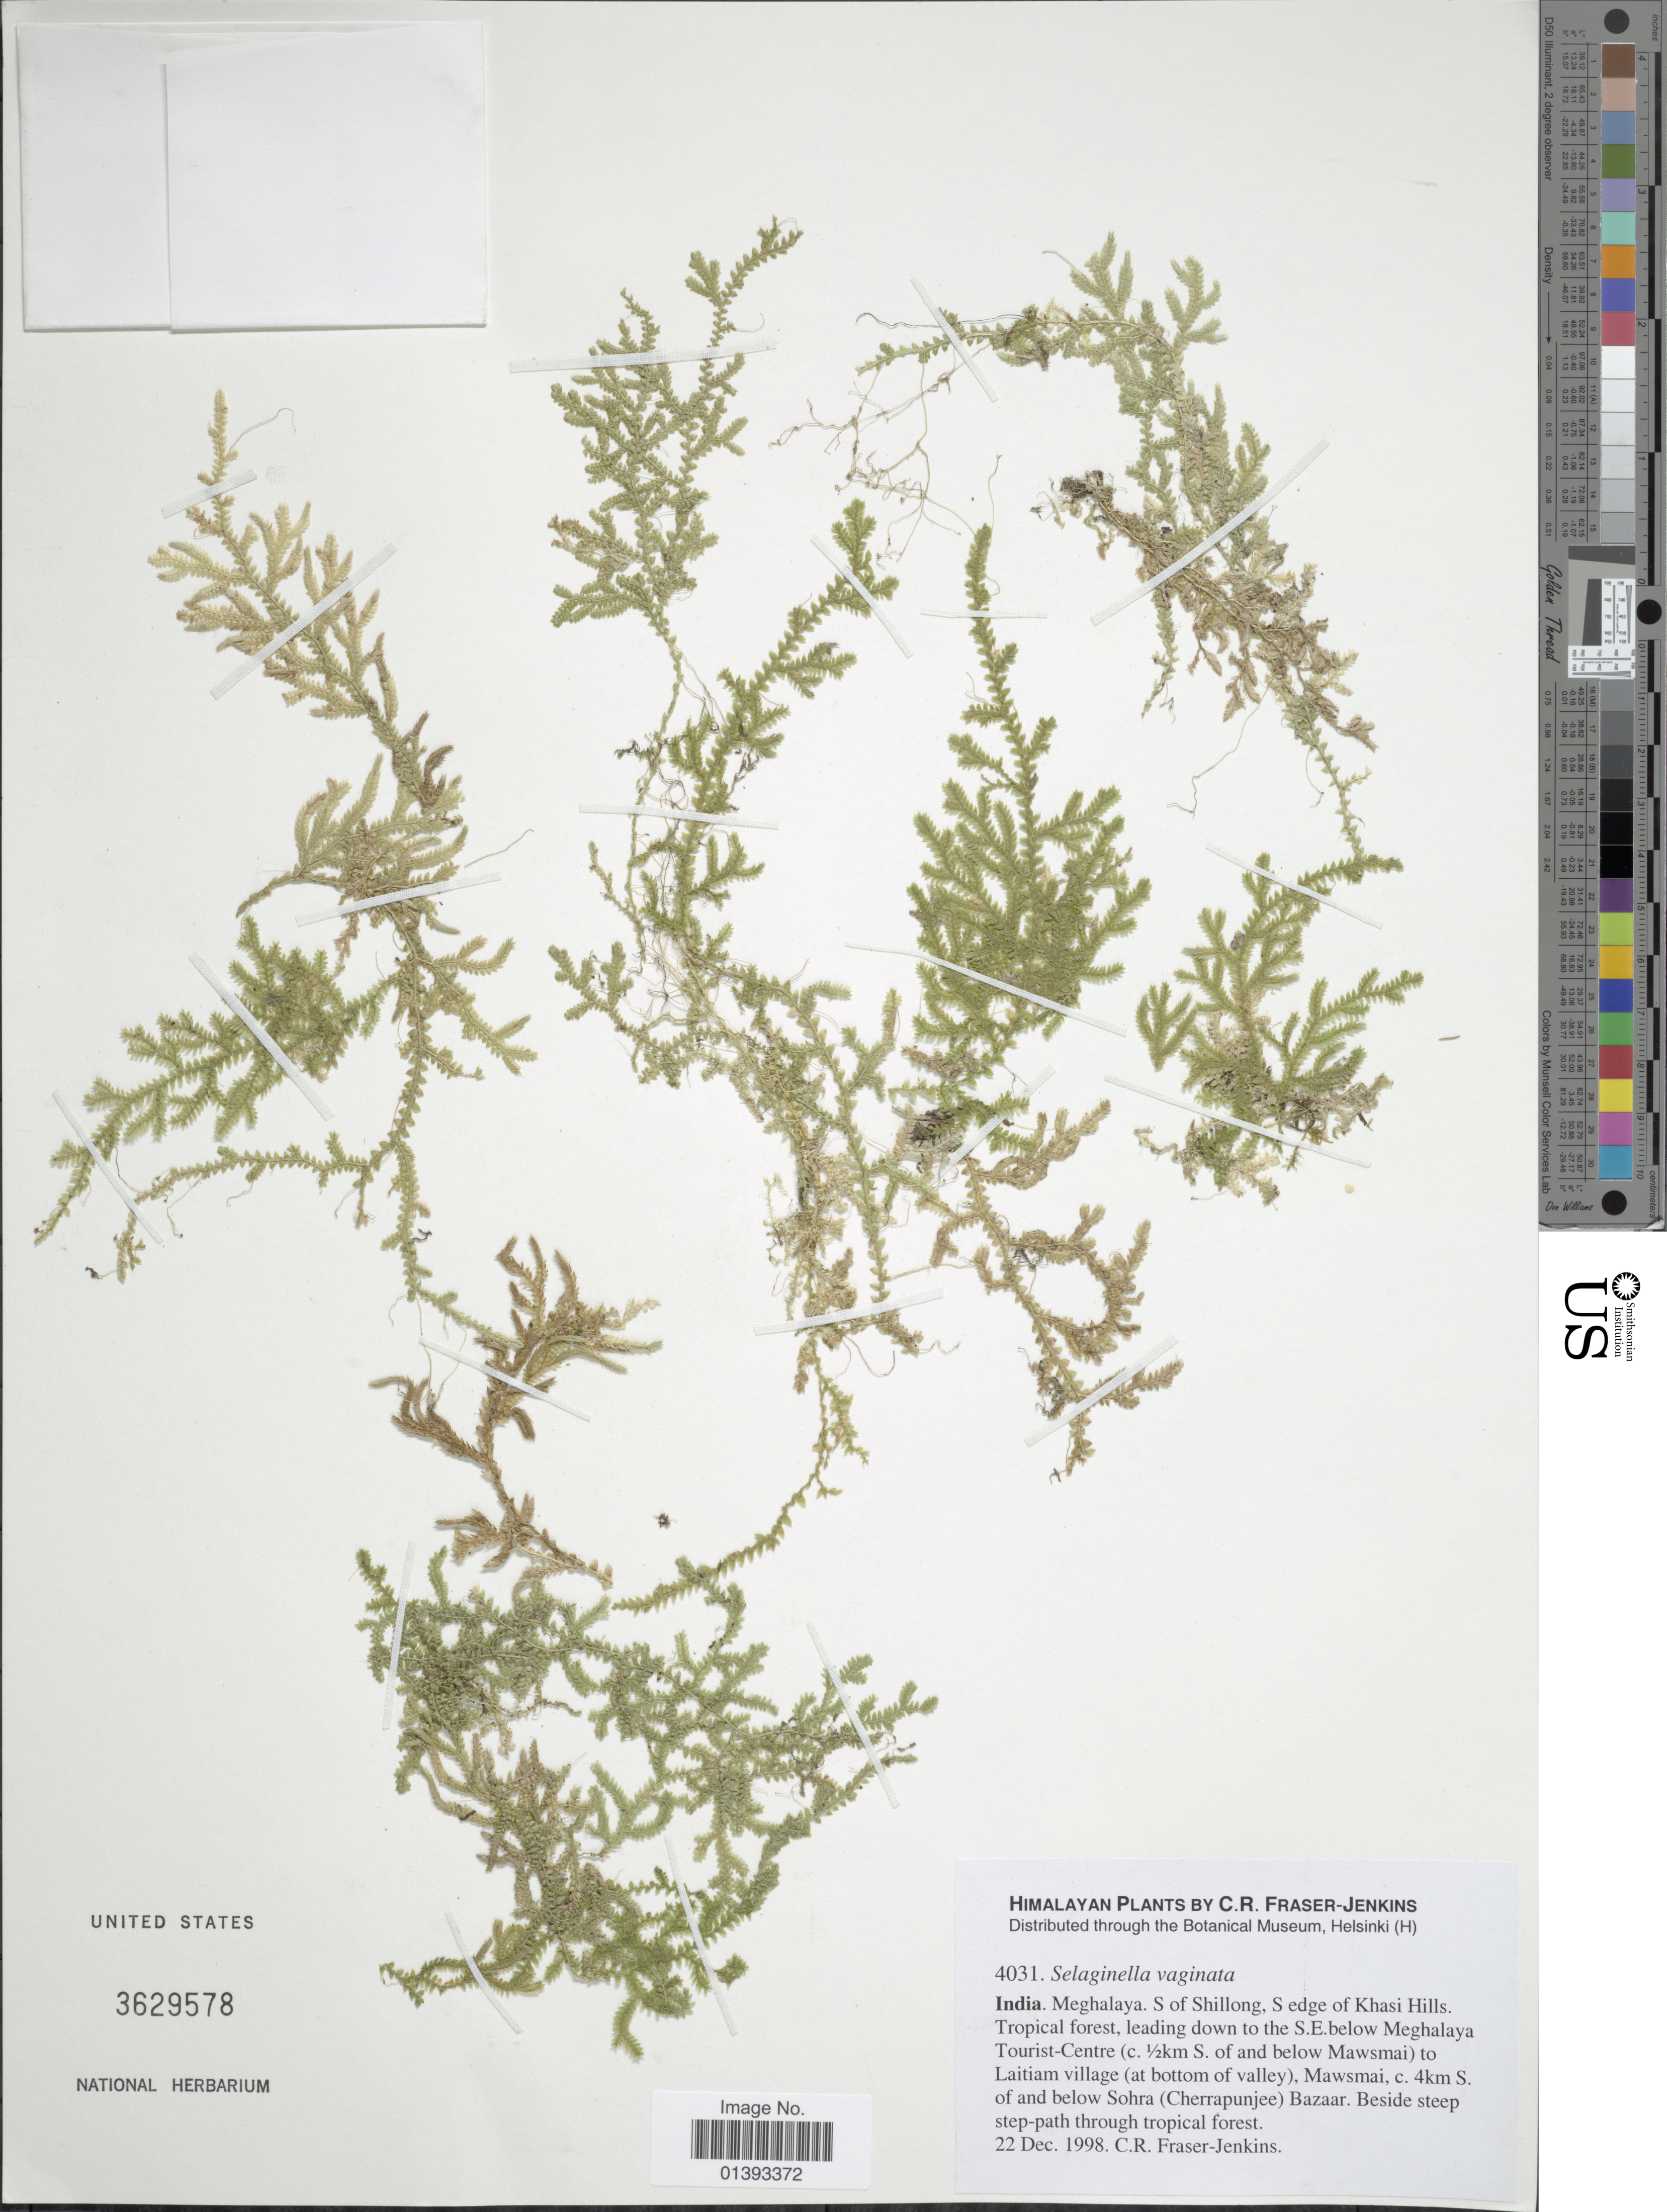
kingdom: Plantae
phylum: Tracheophyta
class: Lycopodiopsida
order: Selaginellales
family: Selaginellaceae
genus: Selaginella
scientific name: Selaginella vaginata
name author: Spring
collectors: C. R. Fraser-Jenkins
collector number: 4031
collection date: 1998-12-22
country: India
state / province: Meghalaya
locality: S. of Shillong, S. edge of Khasi Hills, Tropical forest, leading down to the S. E. below Meghalaya Tourist-Centre(c. ½ S of and below Mawsmai) to Laitiam village(at bottom of valley), Mawsmai, c. 4km S. of and below Sohra (Cherrapunjee)Bazaar, beside steep step-path throuth tropical forest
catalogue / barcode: US 3629578